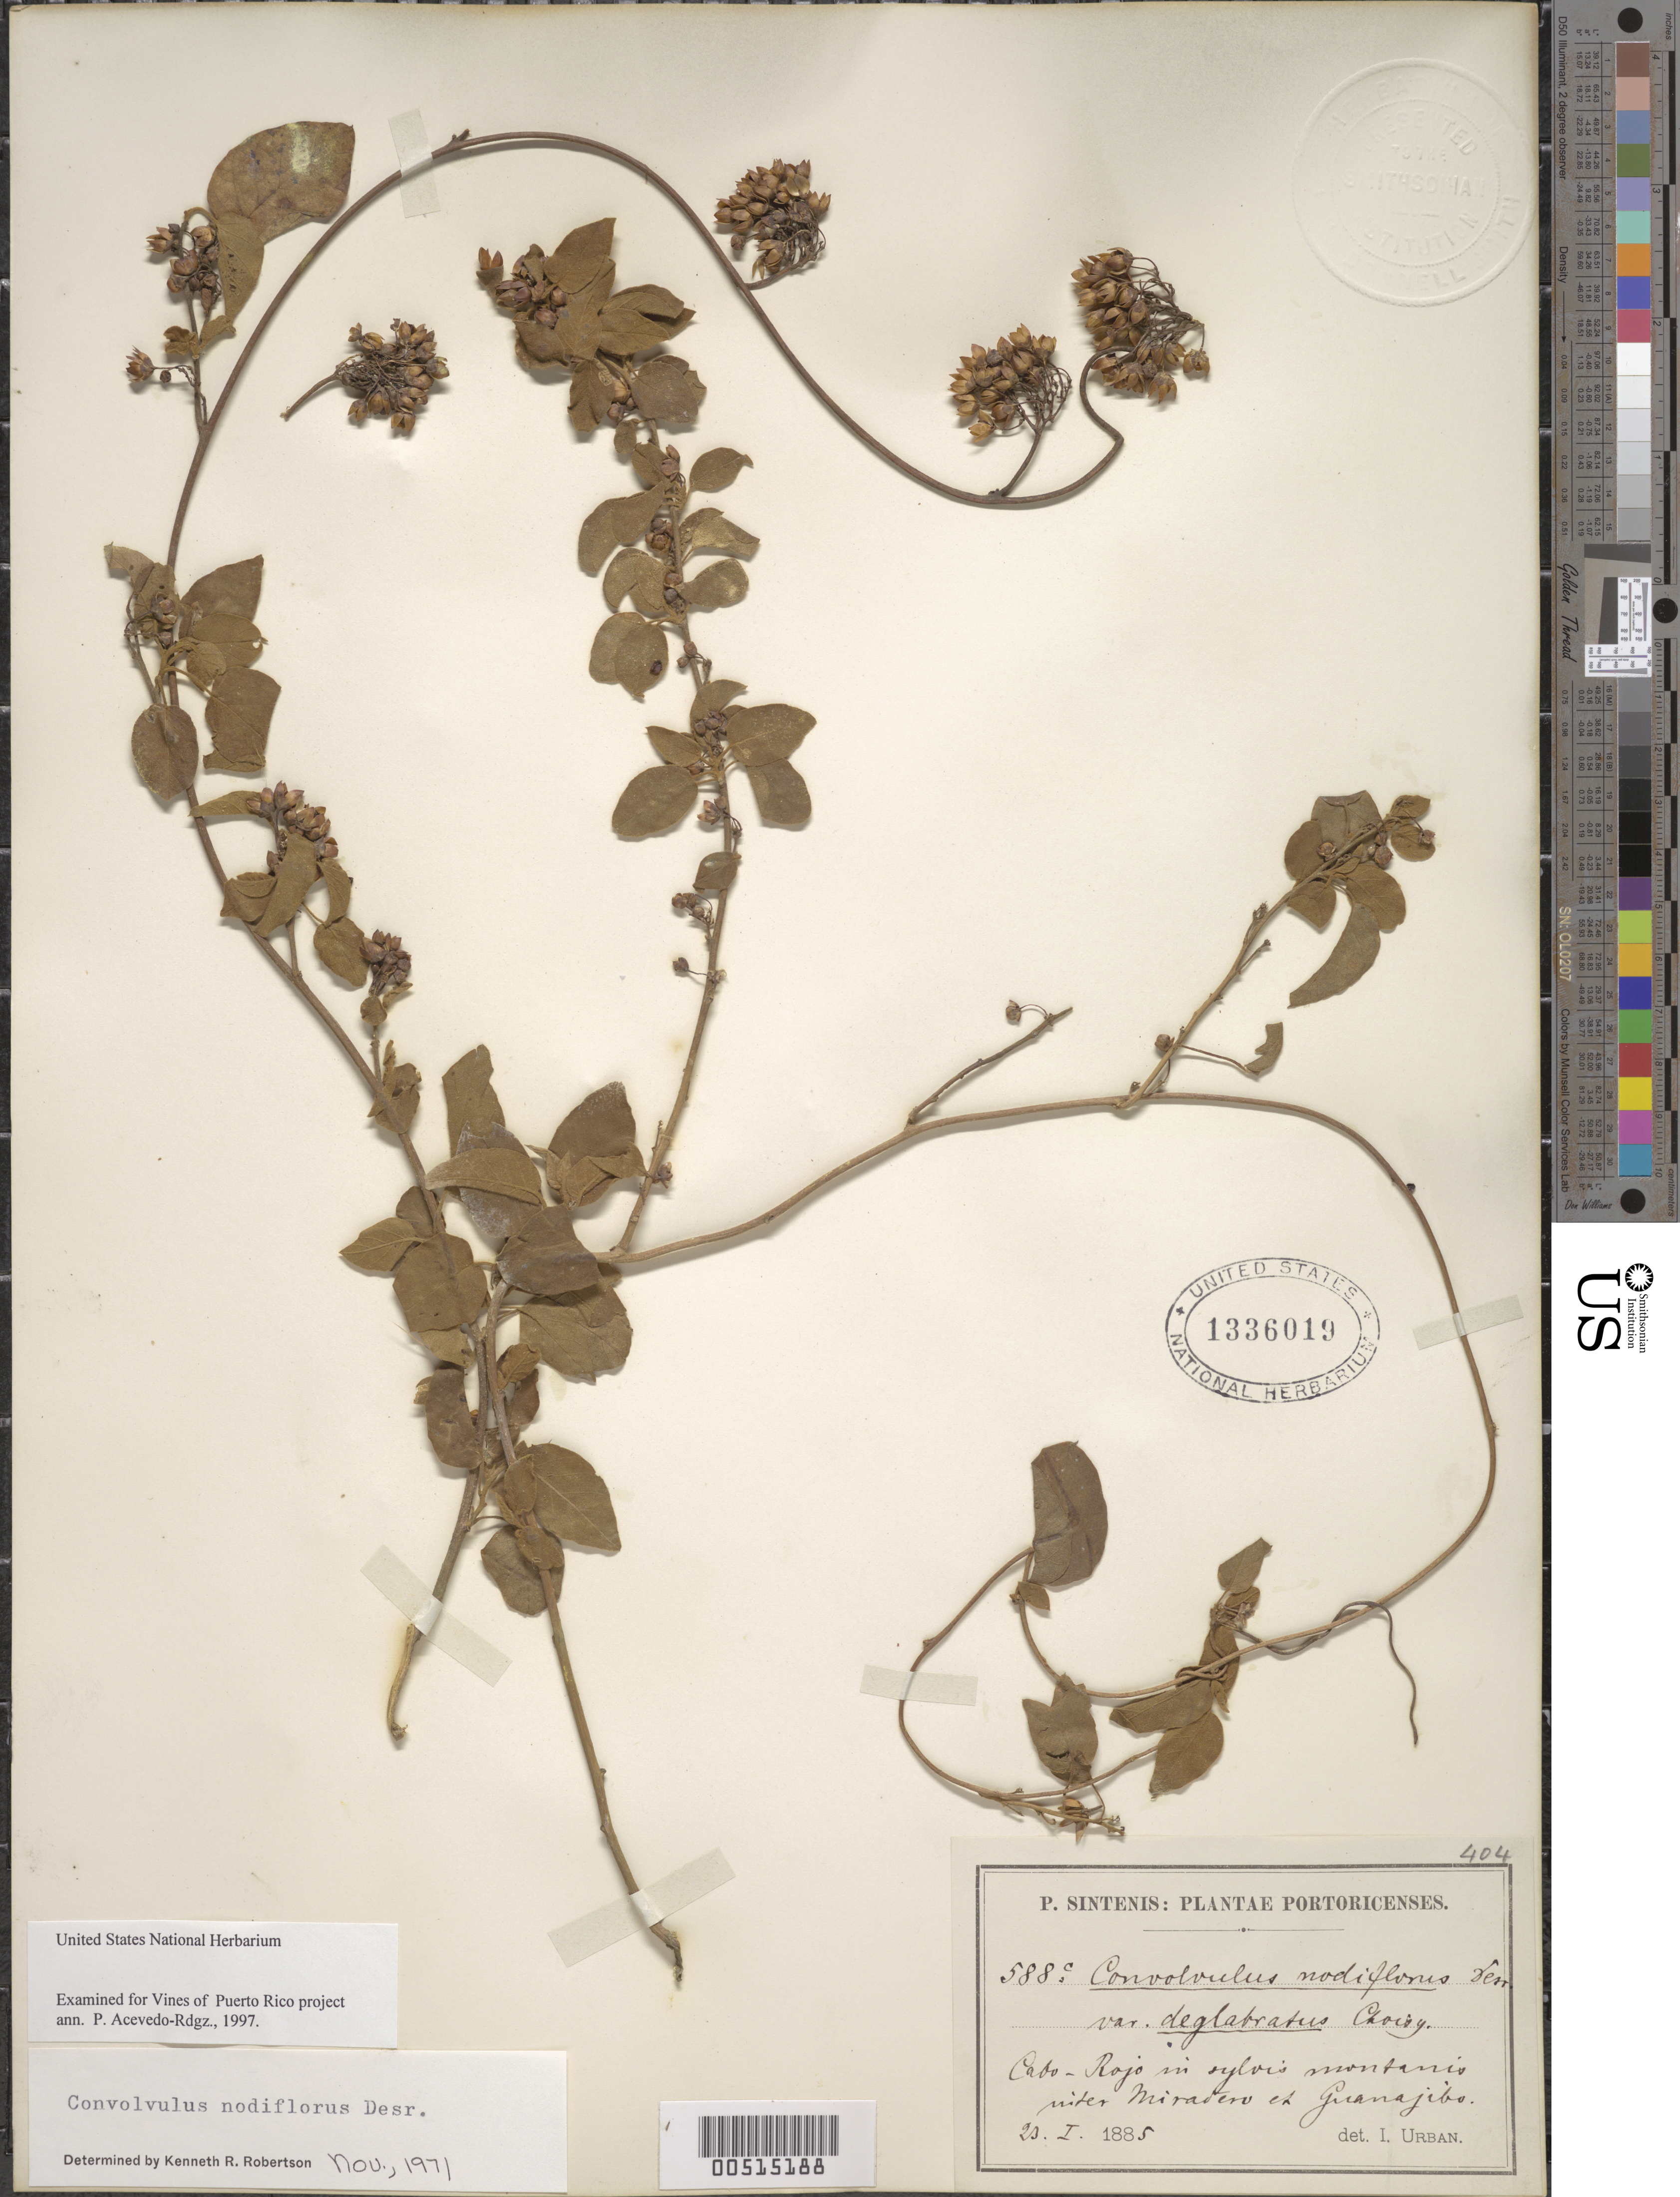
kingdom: Plantae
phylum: Tracheophyta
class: Magnoliopsida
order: Solanales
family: Convolvulaceae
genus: Convolvulus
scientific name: Convolvulus nodiflorus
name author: Desr.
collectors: P. Sintenis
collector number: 588 c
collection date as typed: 23 Jan 1885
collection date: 1885-01-23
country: Puerto Rico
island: Greater Antilles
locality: Cabo Rojo inter Miradero and Guanajibo; In sylvis montanis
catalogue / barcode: US 1336019